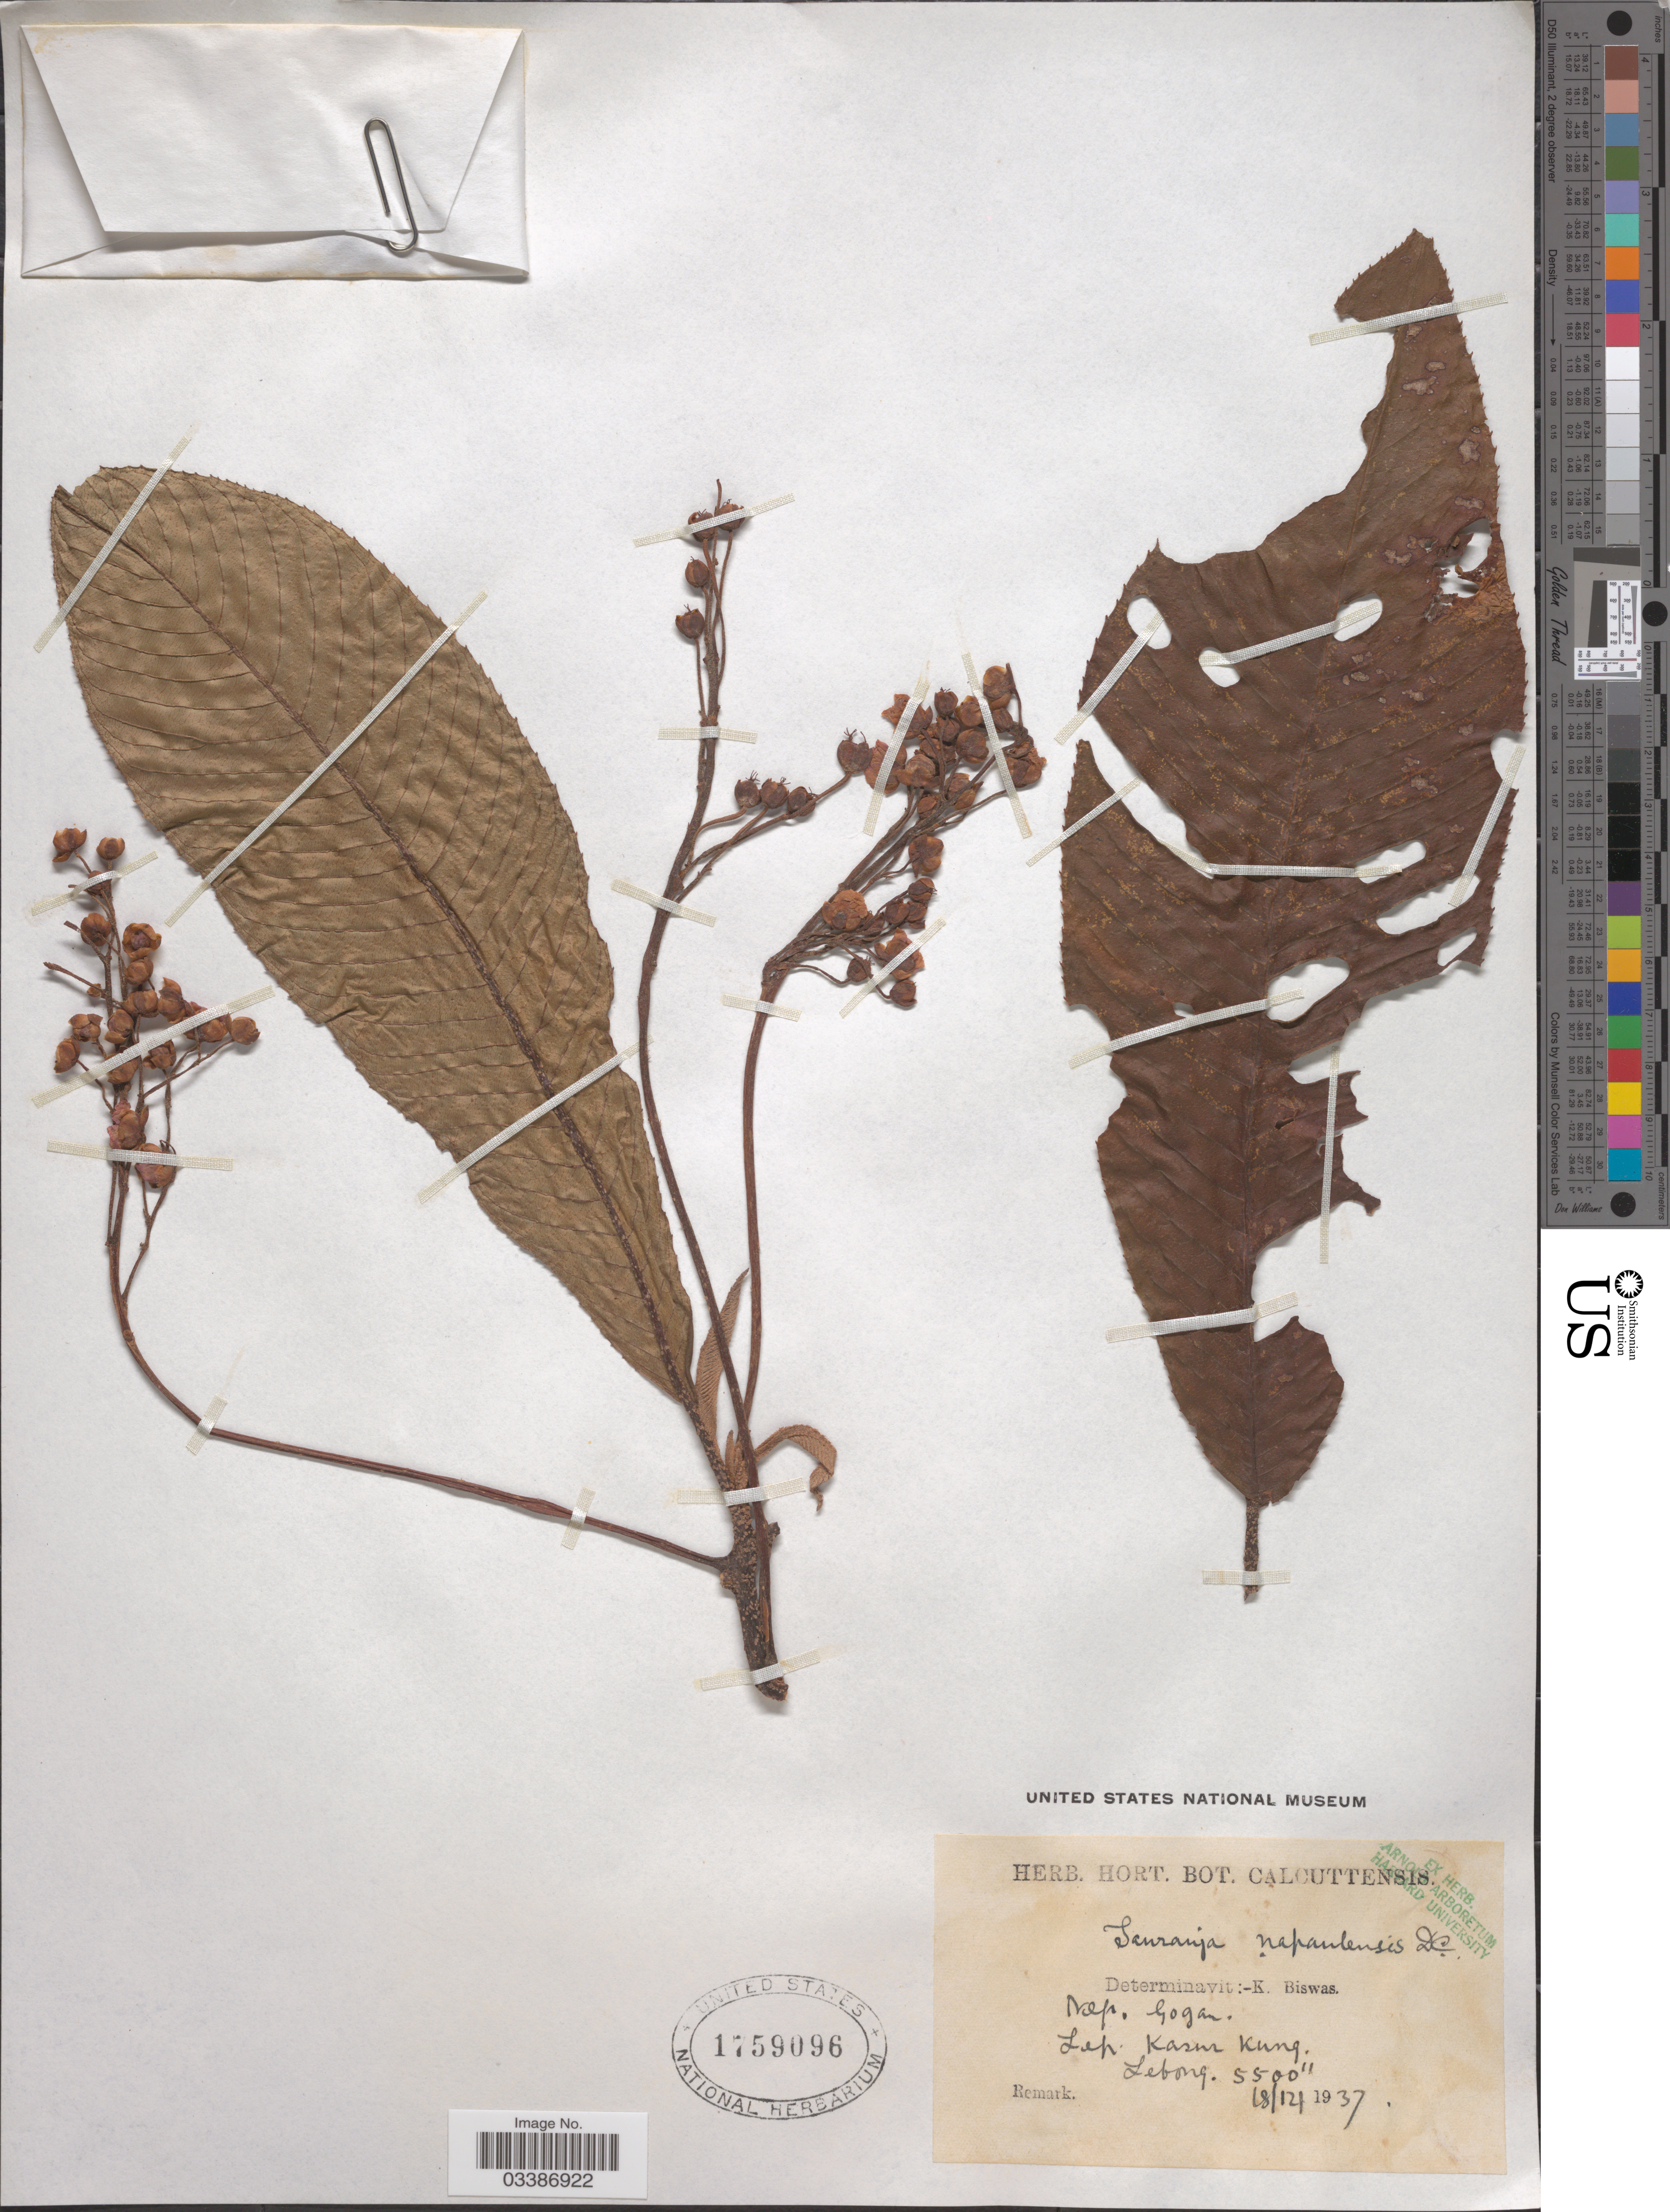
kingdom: Plantae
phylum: Tracheophyta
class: Magnoliopsida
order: Ericales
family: Actinidiaceae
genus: Saurauia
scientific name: Saurauia napaulensis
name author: DC.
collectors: ex Herb. Hort. Bot. Calcuttensis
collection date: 1937-12-18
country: India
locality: Nep. [interpreted] Gogan. [unsure placement] Lep. Kasur Kung. Lebong.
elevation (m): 1676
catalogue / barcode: US 1759096